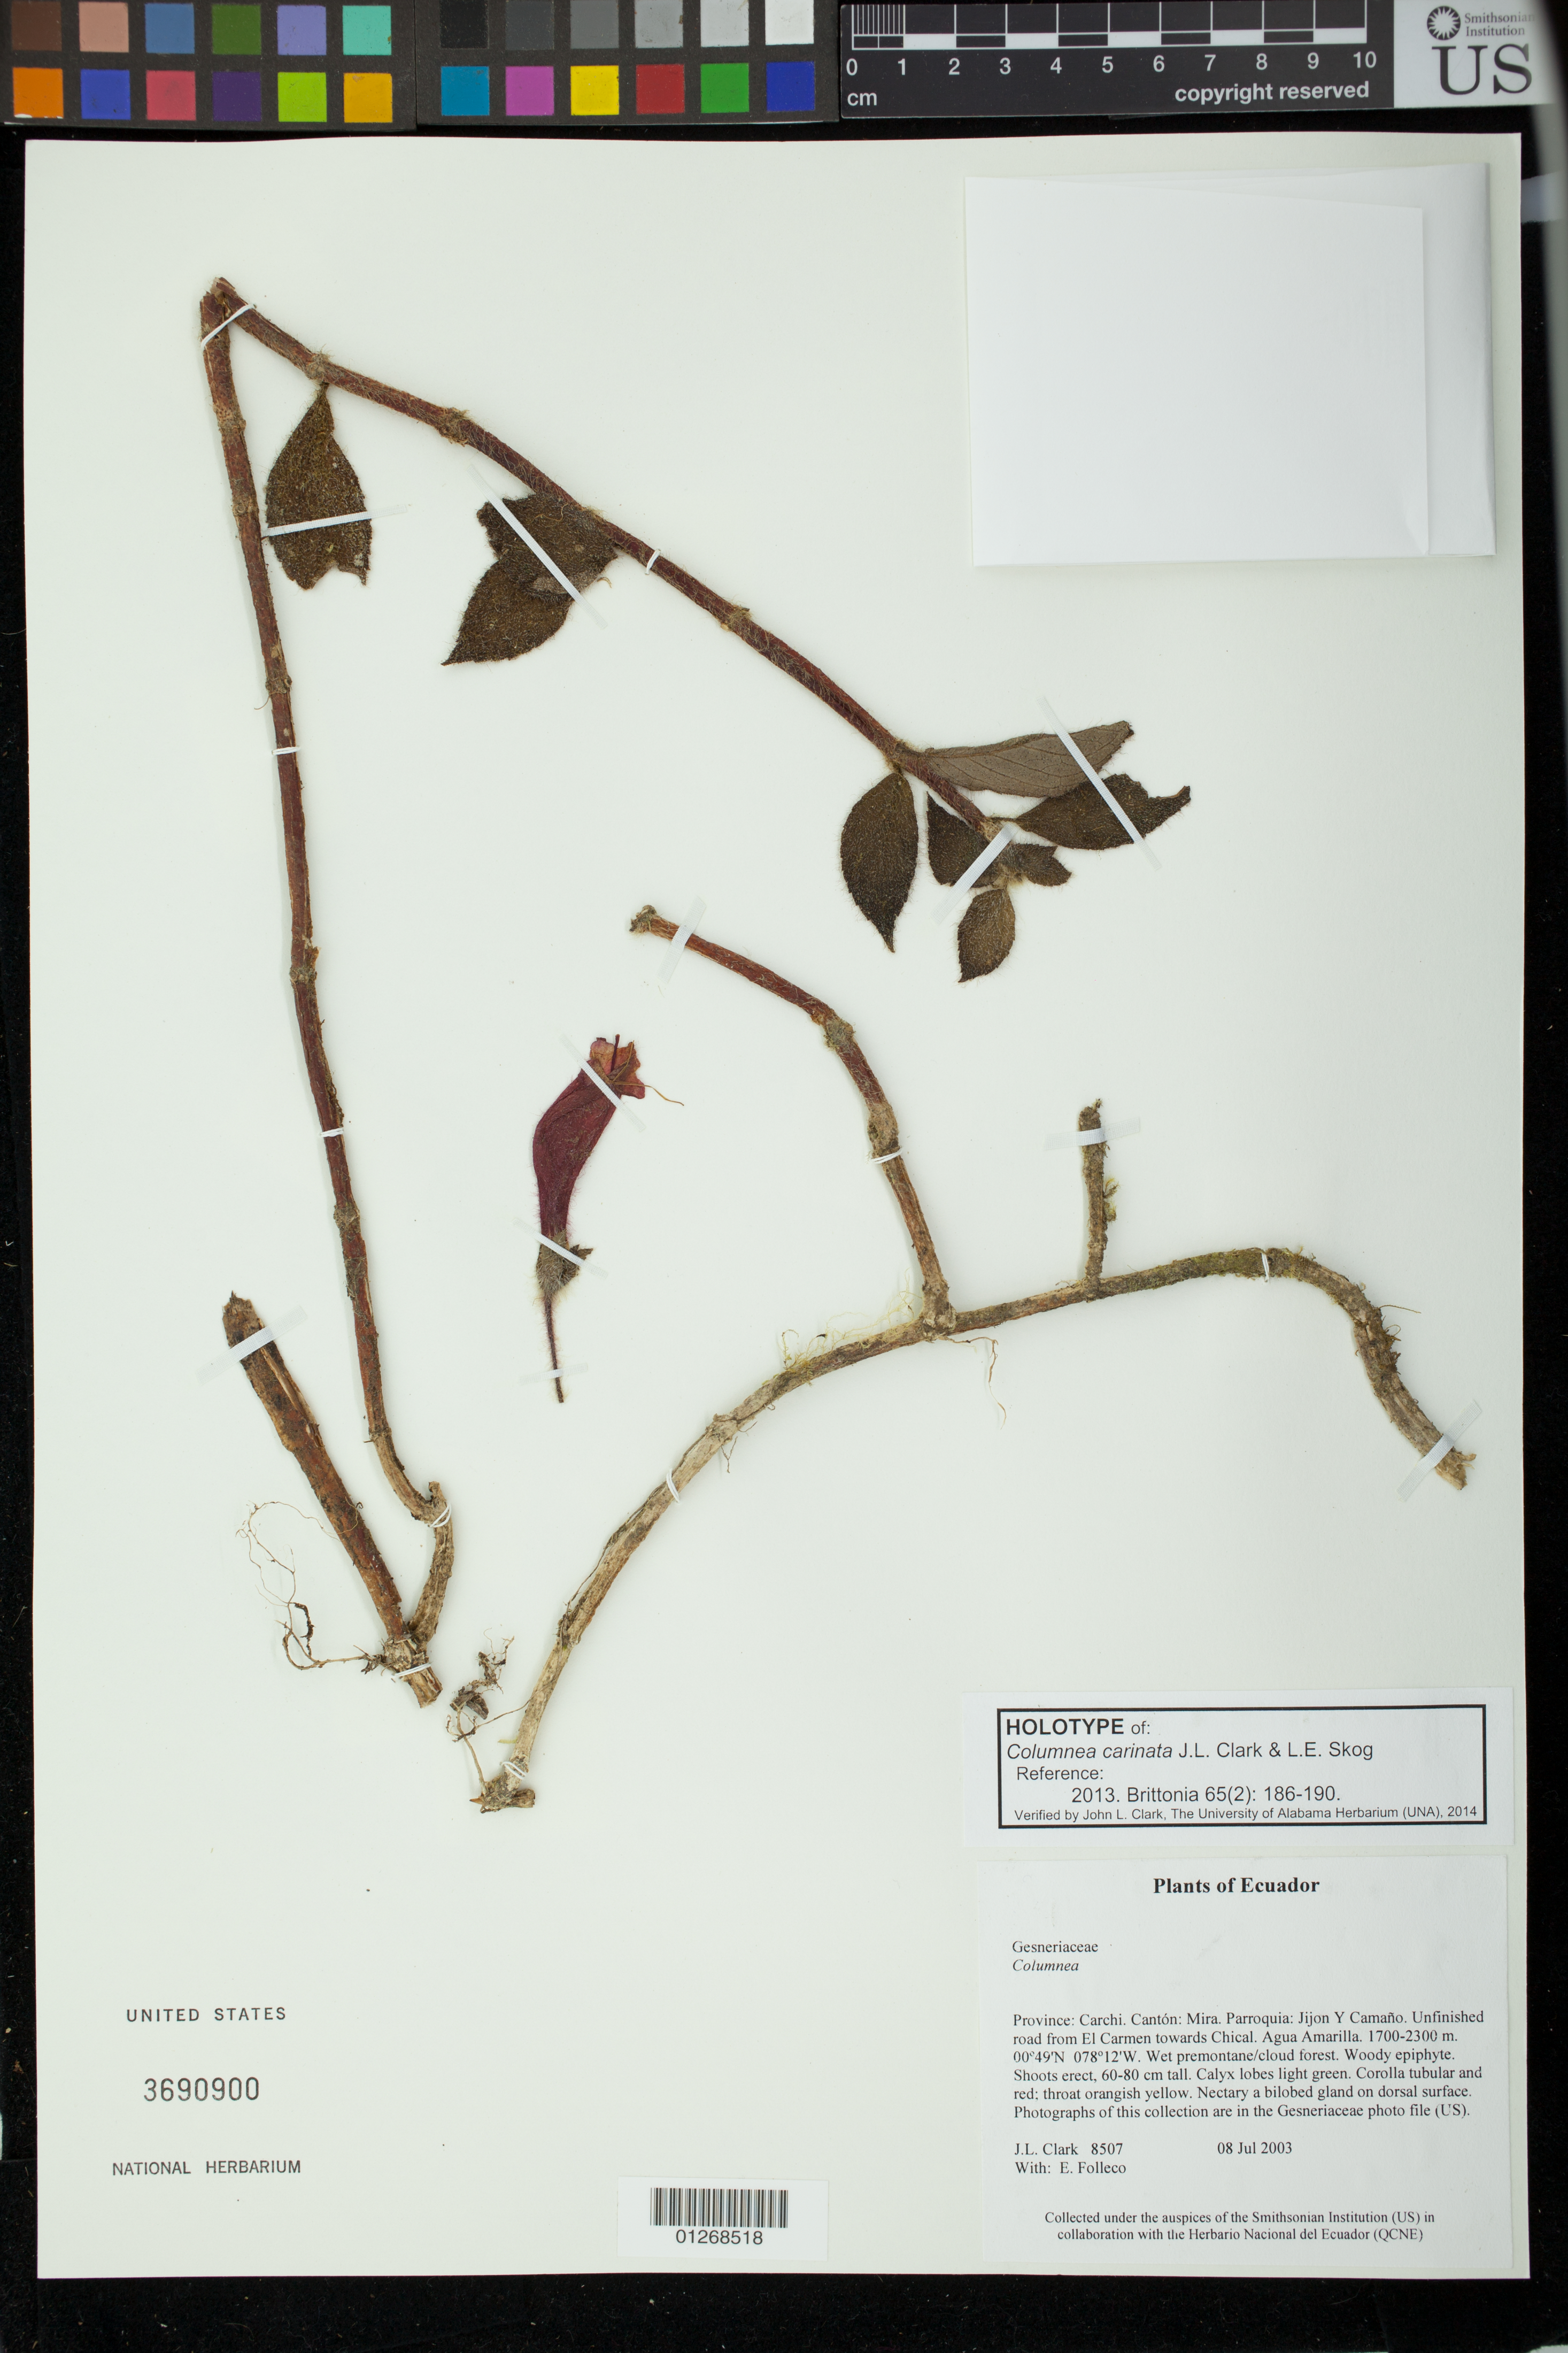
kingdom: Plantae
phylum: Tracheophyta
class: Magnoliopsida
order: Lamiales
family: Gesneriaceae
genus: Columnea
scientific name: Columnea carinata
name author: J.L. Clark & L.E. Skog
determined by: Clark, J. L., (SEL), The Marie Selby Botanical Garden (UNITED STATES)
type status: Holotype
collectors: J. L. Clark & E. Folleco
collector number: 8507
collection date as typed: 08 Jul 2003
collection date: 2003-07-08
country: Ecuador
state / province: Carchi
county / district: Mira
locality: Province: Carchi. Cantón: Mira. Parroquia: Jijon Y Camaño. Unfinished road from El Carmen towards Chical. Agua Amarilla.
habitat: Wet premontane/cloud forest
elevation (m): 1700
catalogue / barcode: US 3690900